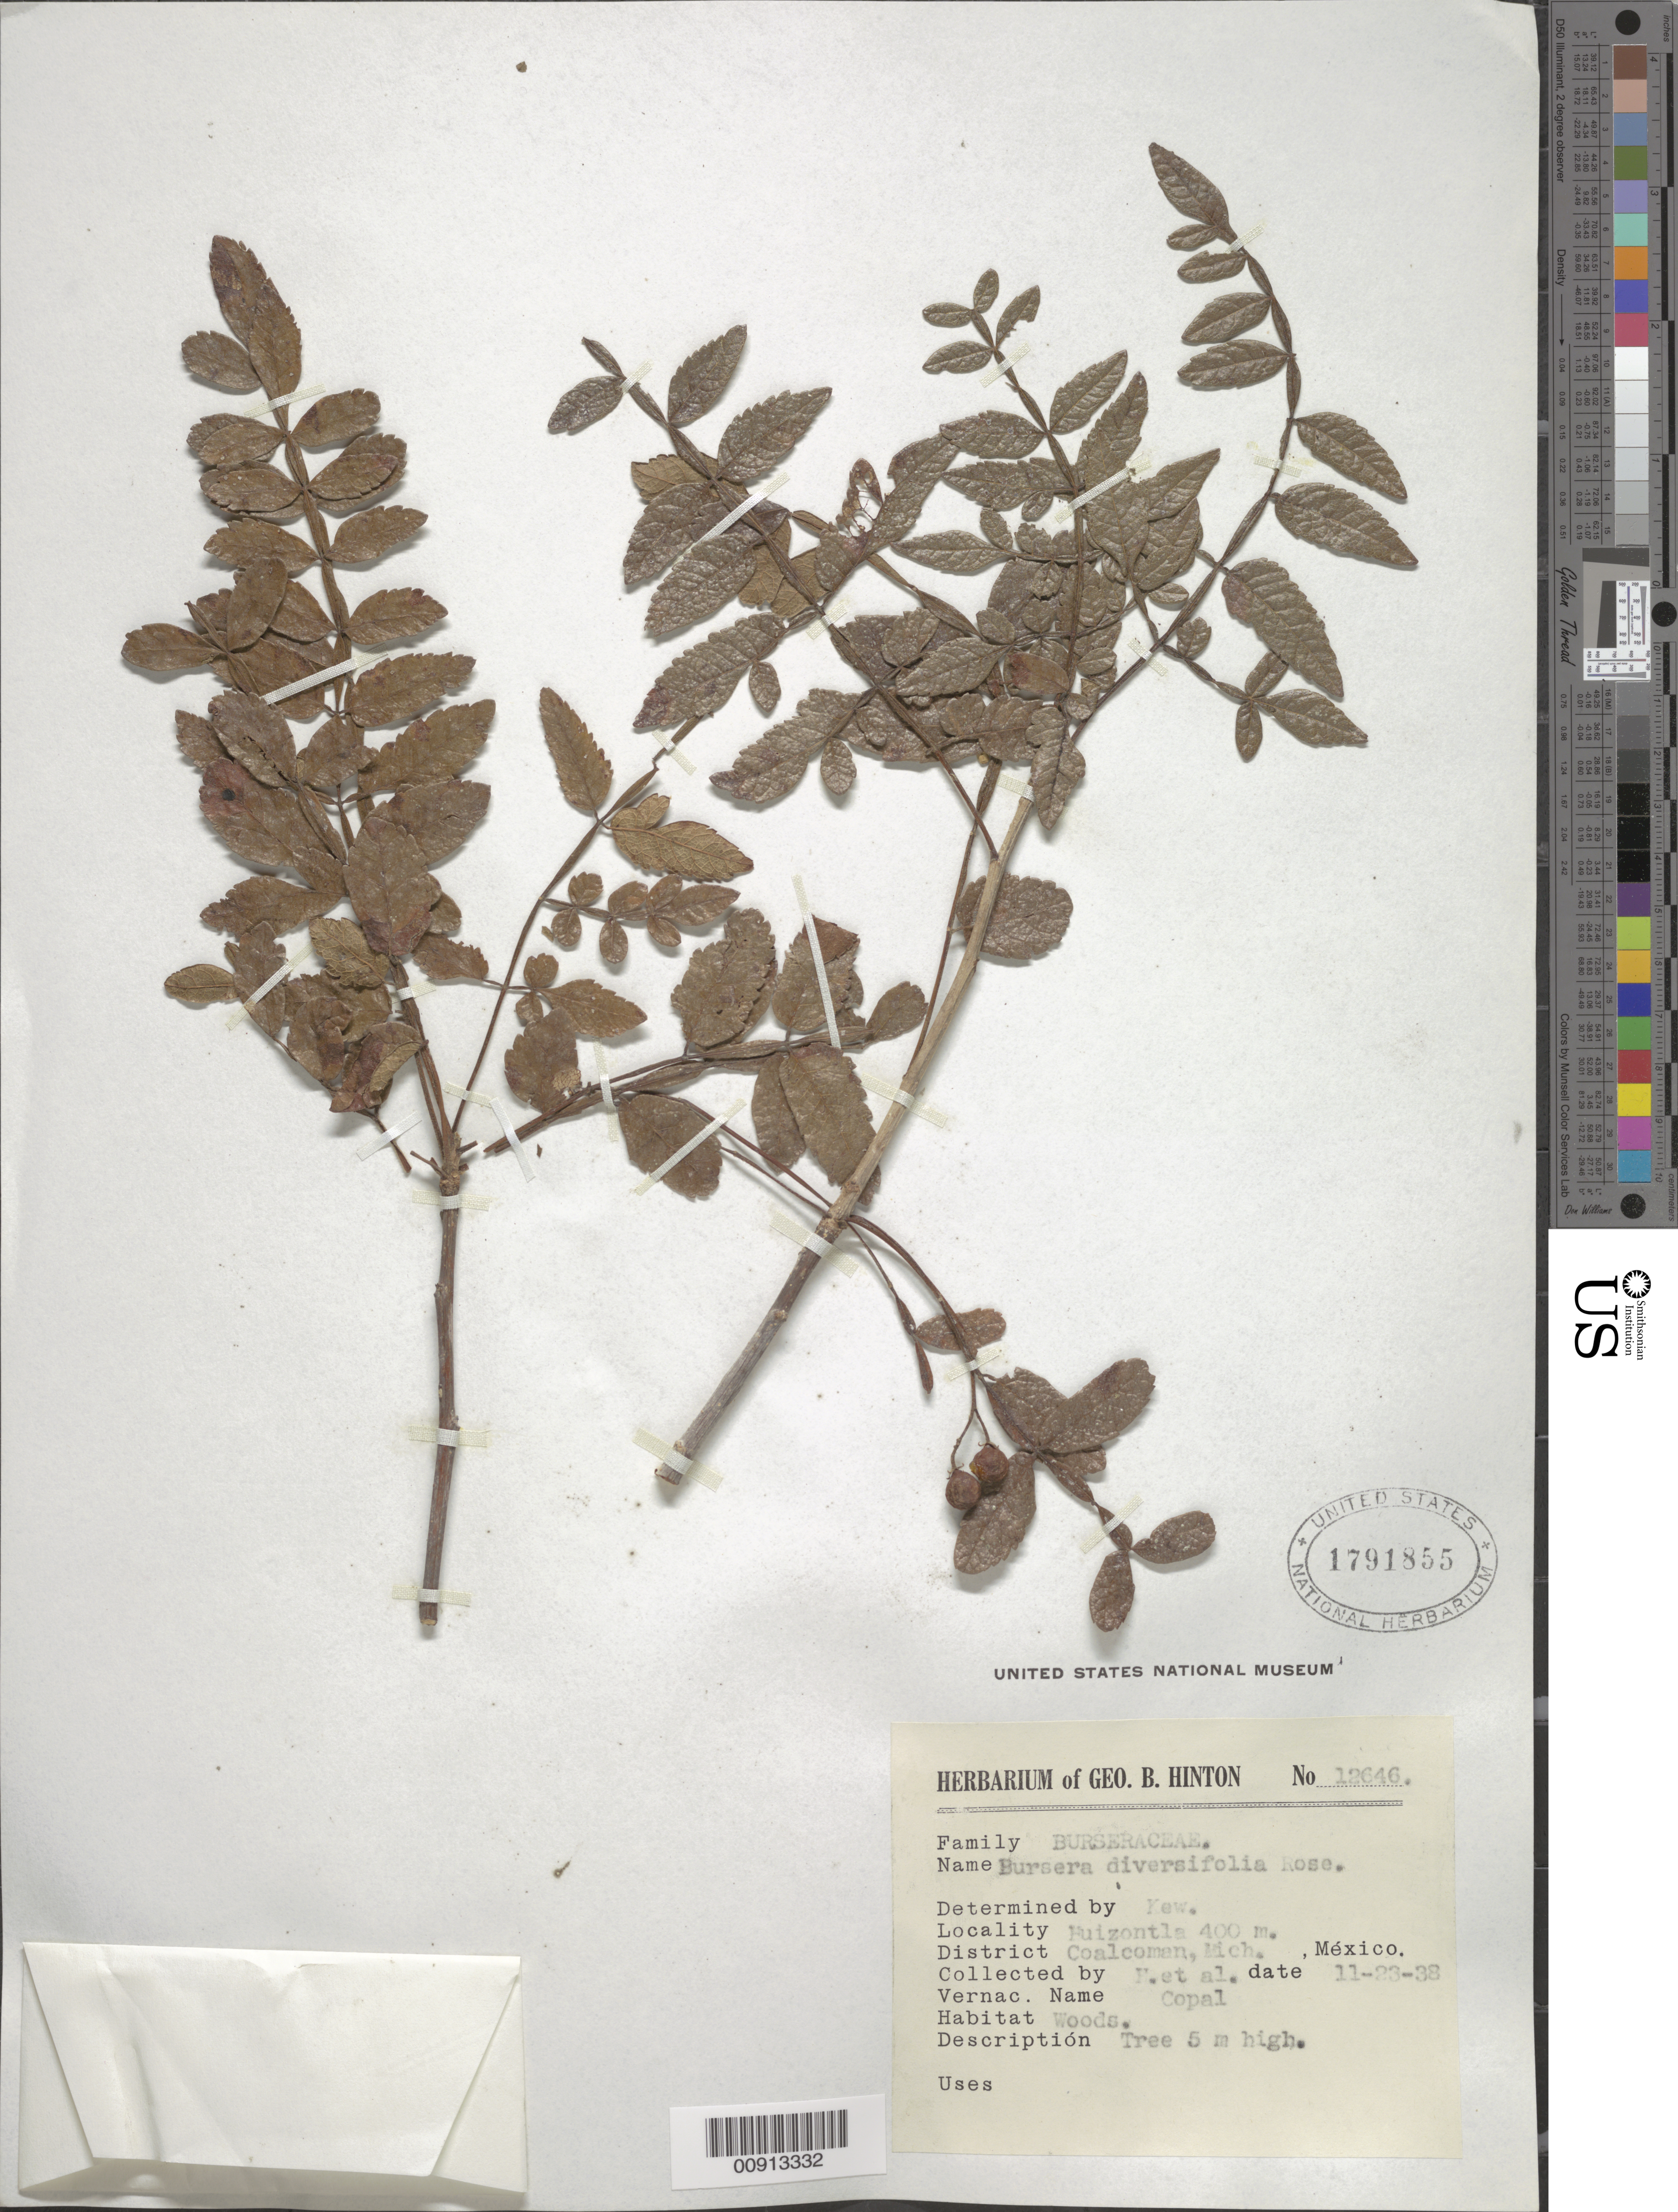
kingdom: Plantae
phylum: Tracheophyta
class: Magnoliopsida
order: Sapindales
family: Burseraceae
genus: Bursera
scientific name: Bursera diversifolia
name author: Rose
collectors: G. B. Hinton & et al.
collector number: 12646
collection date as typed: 23 Nov 1938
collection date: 1938-11-23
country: Mexico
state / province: Michoacán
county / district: Coalcomán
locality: Huizontla, District Coalcomán, Michoacán.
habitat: Woods.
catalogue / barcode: US 1791855